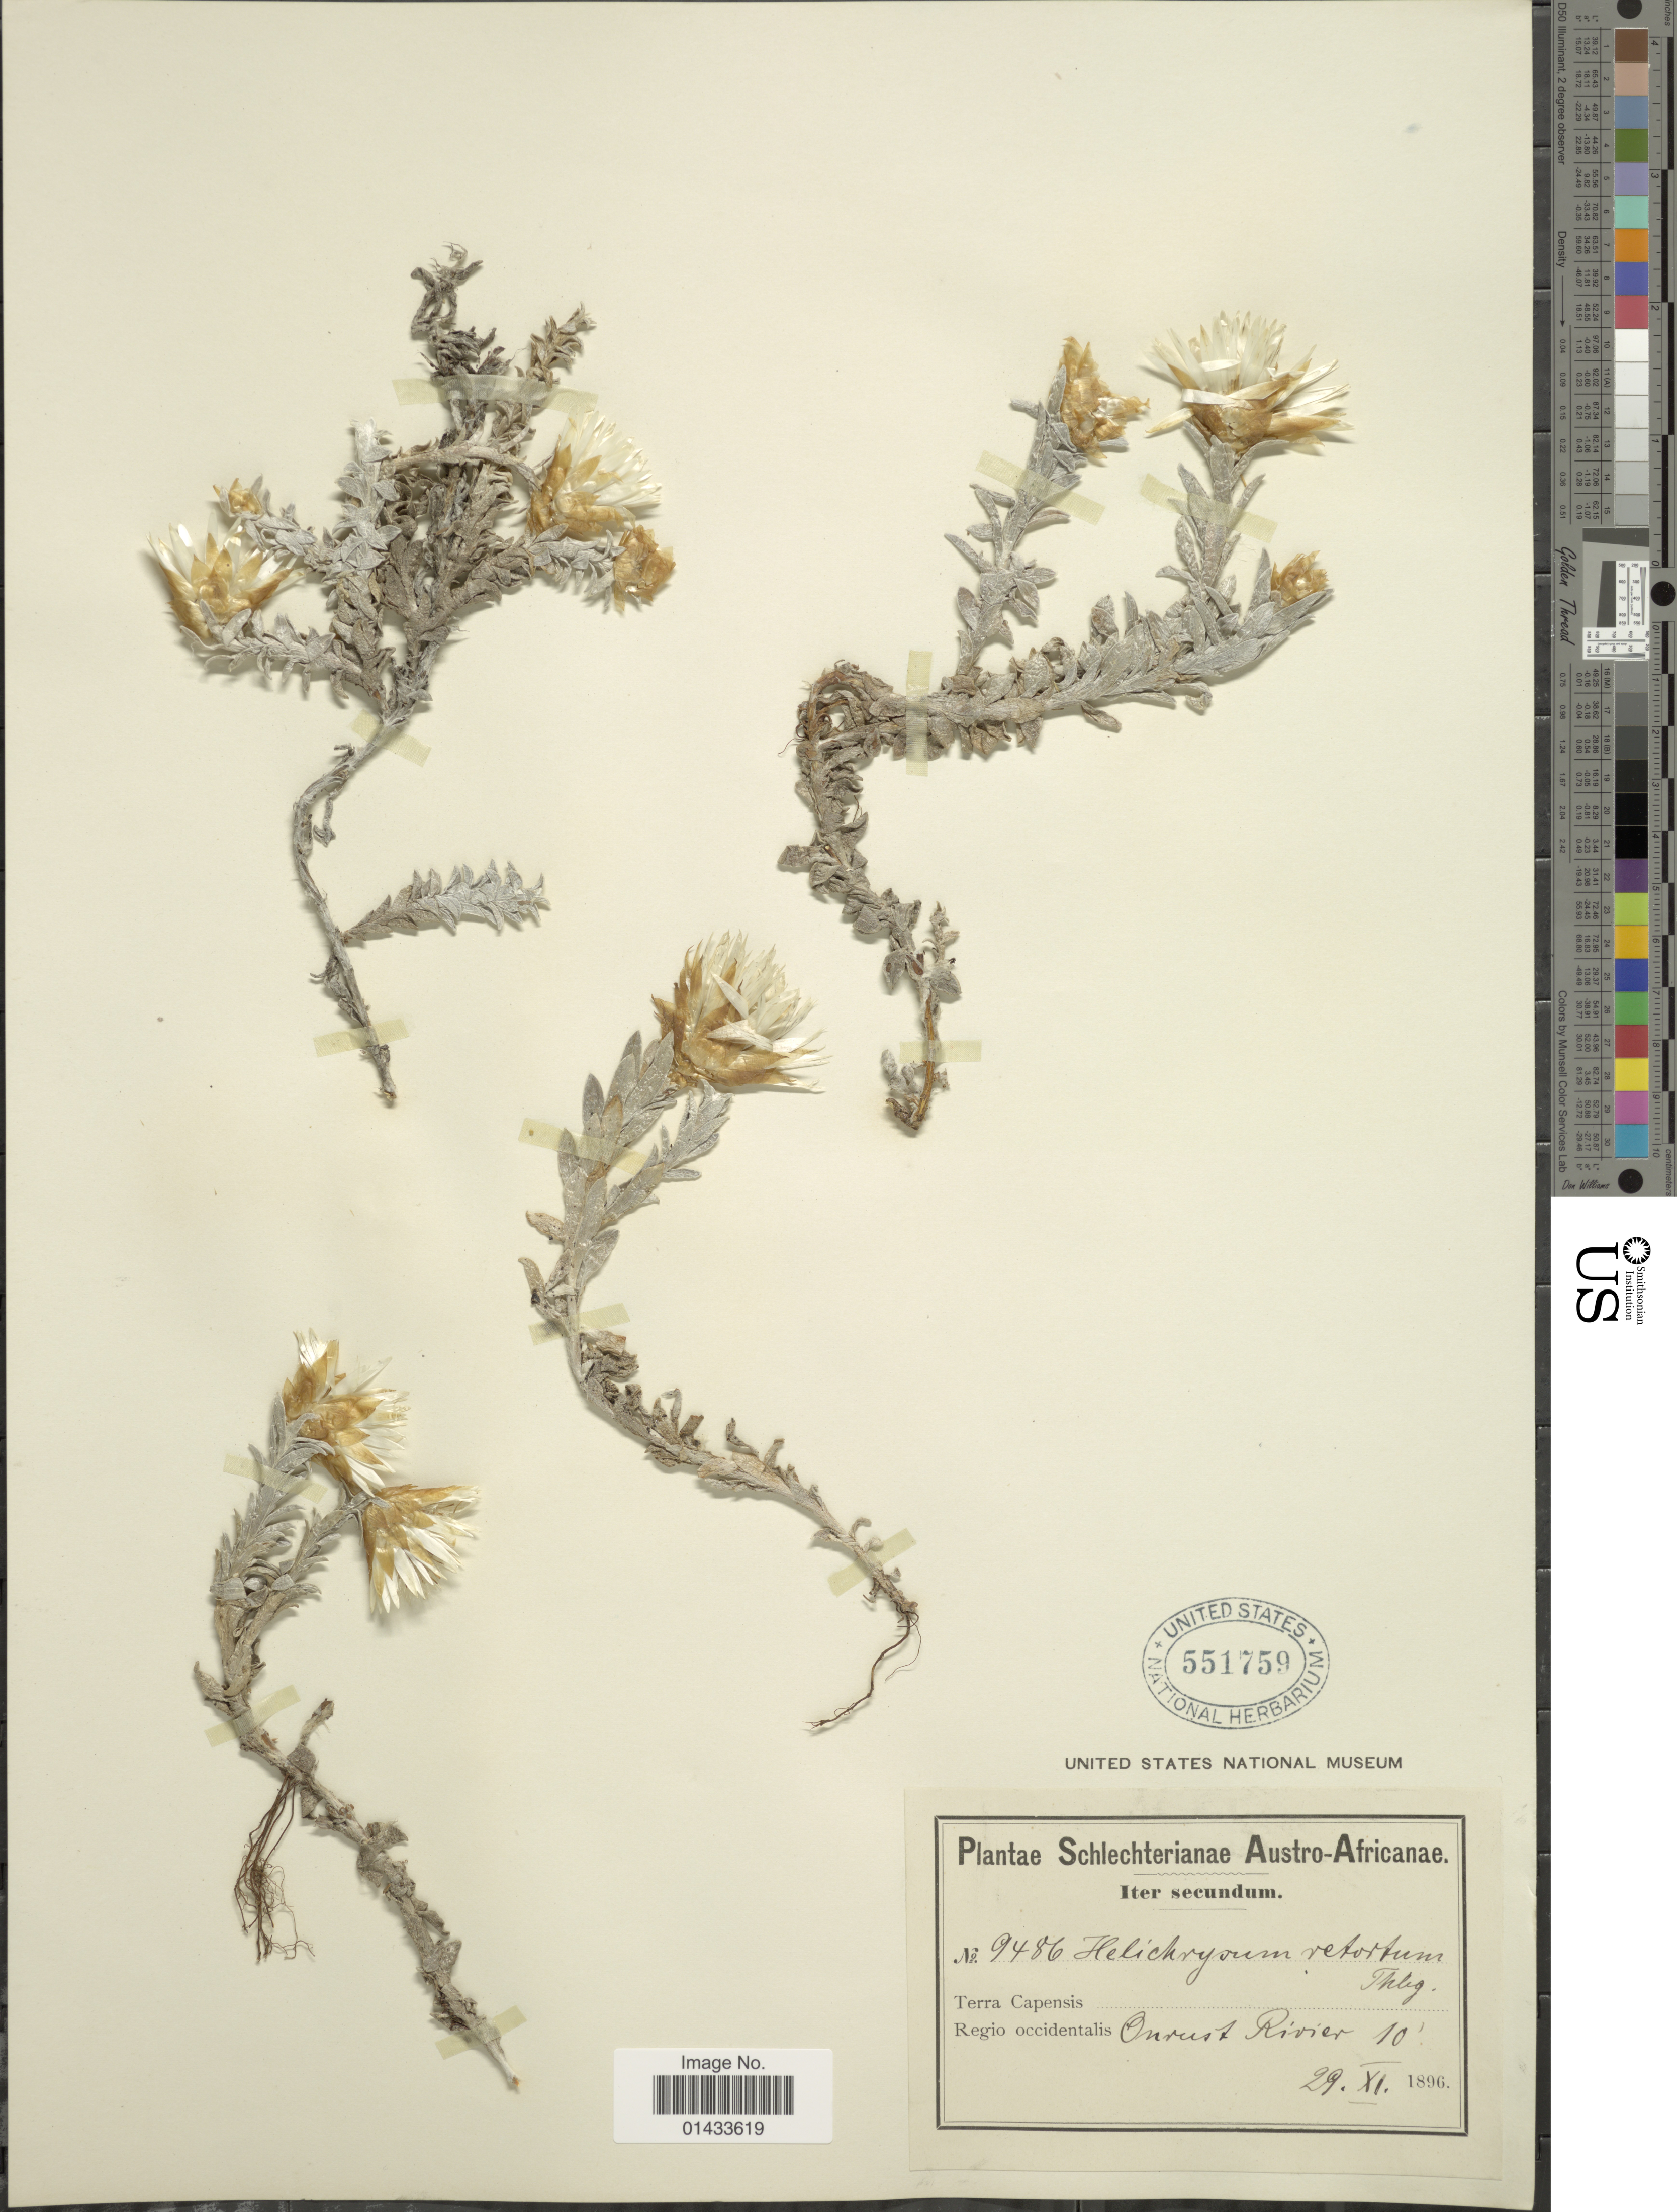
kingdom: Plantae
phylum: Tracheophyta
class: Magnoliopsida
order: Asterales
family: Asteraceae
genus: Helichrysum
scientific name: Helichrysum retortum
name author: (L.) Willd.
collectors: Schlechter, --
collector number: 9486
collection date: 1896-11-29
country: South Africa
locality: Terra Capensis, Regio occidentalis Onrust Rivier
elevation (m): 3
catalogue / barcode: US 551759